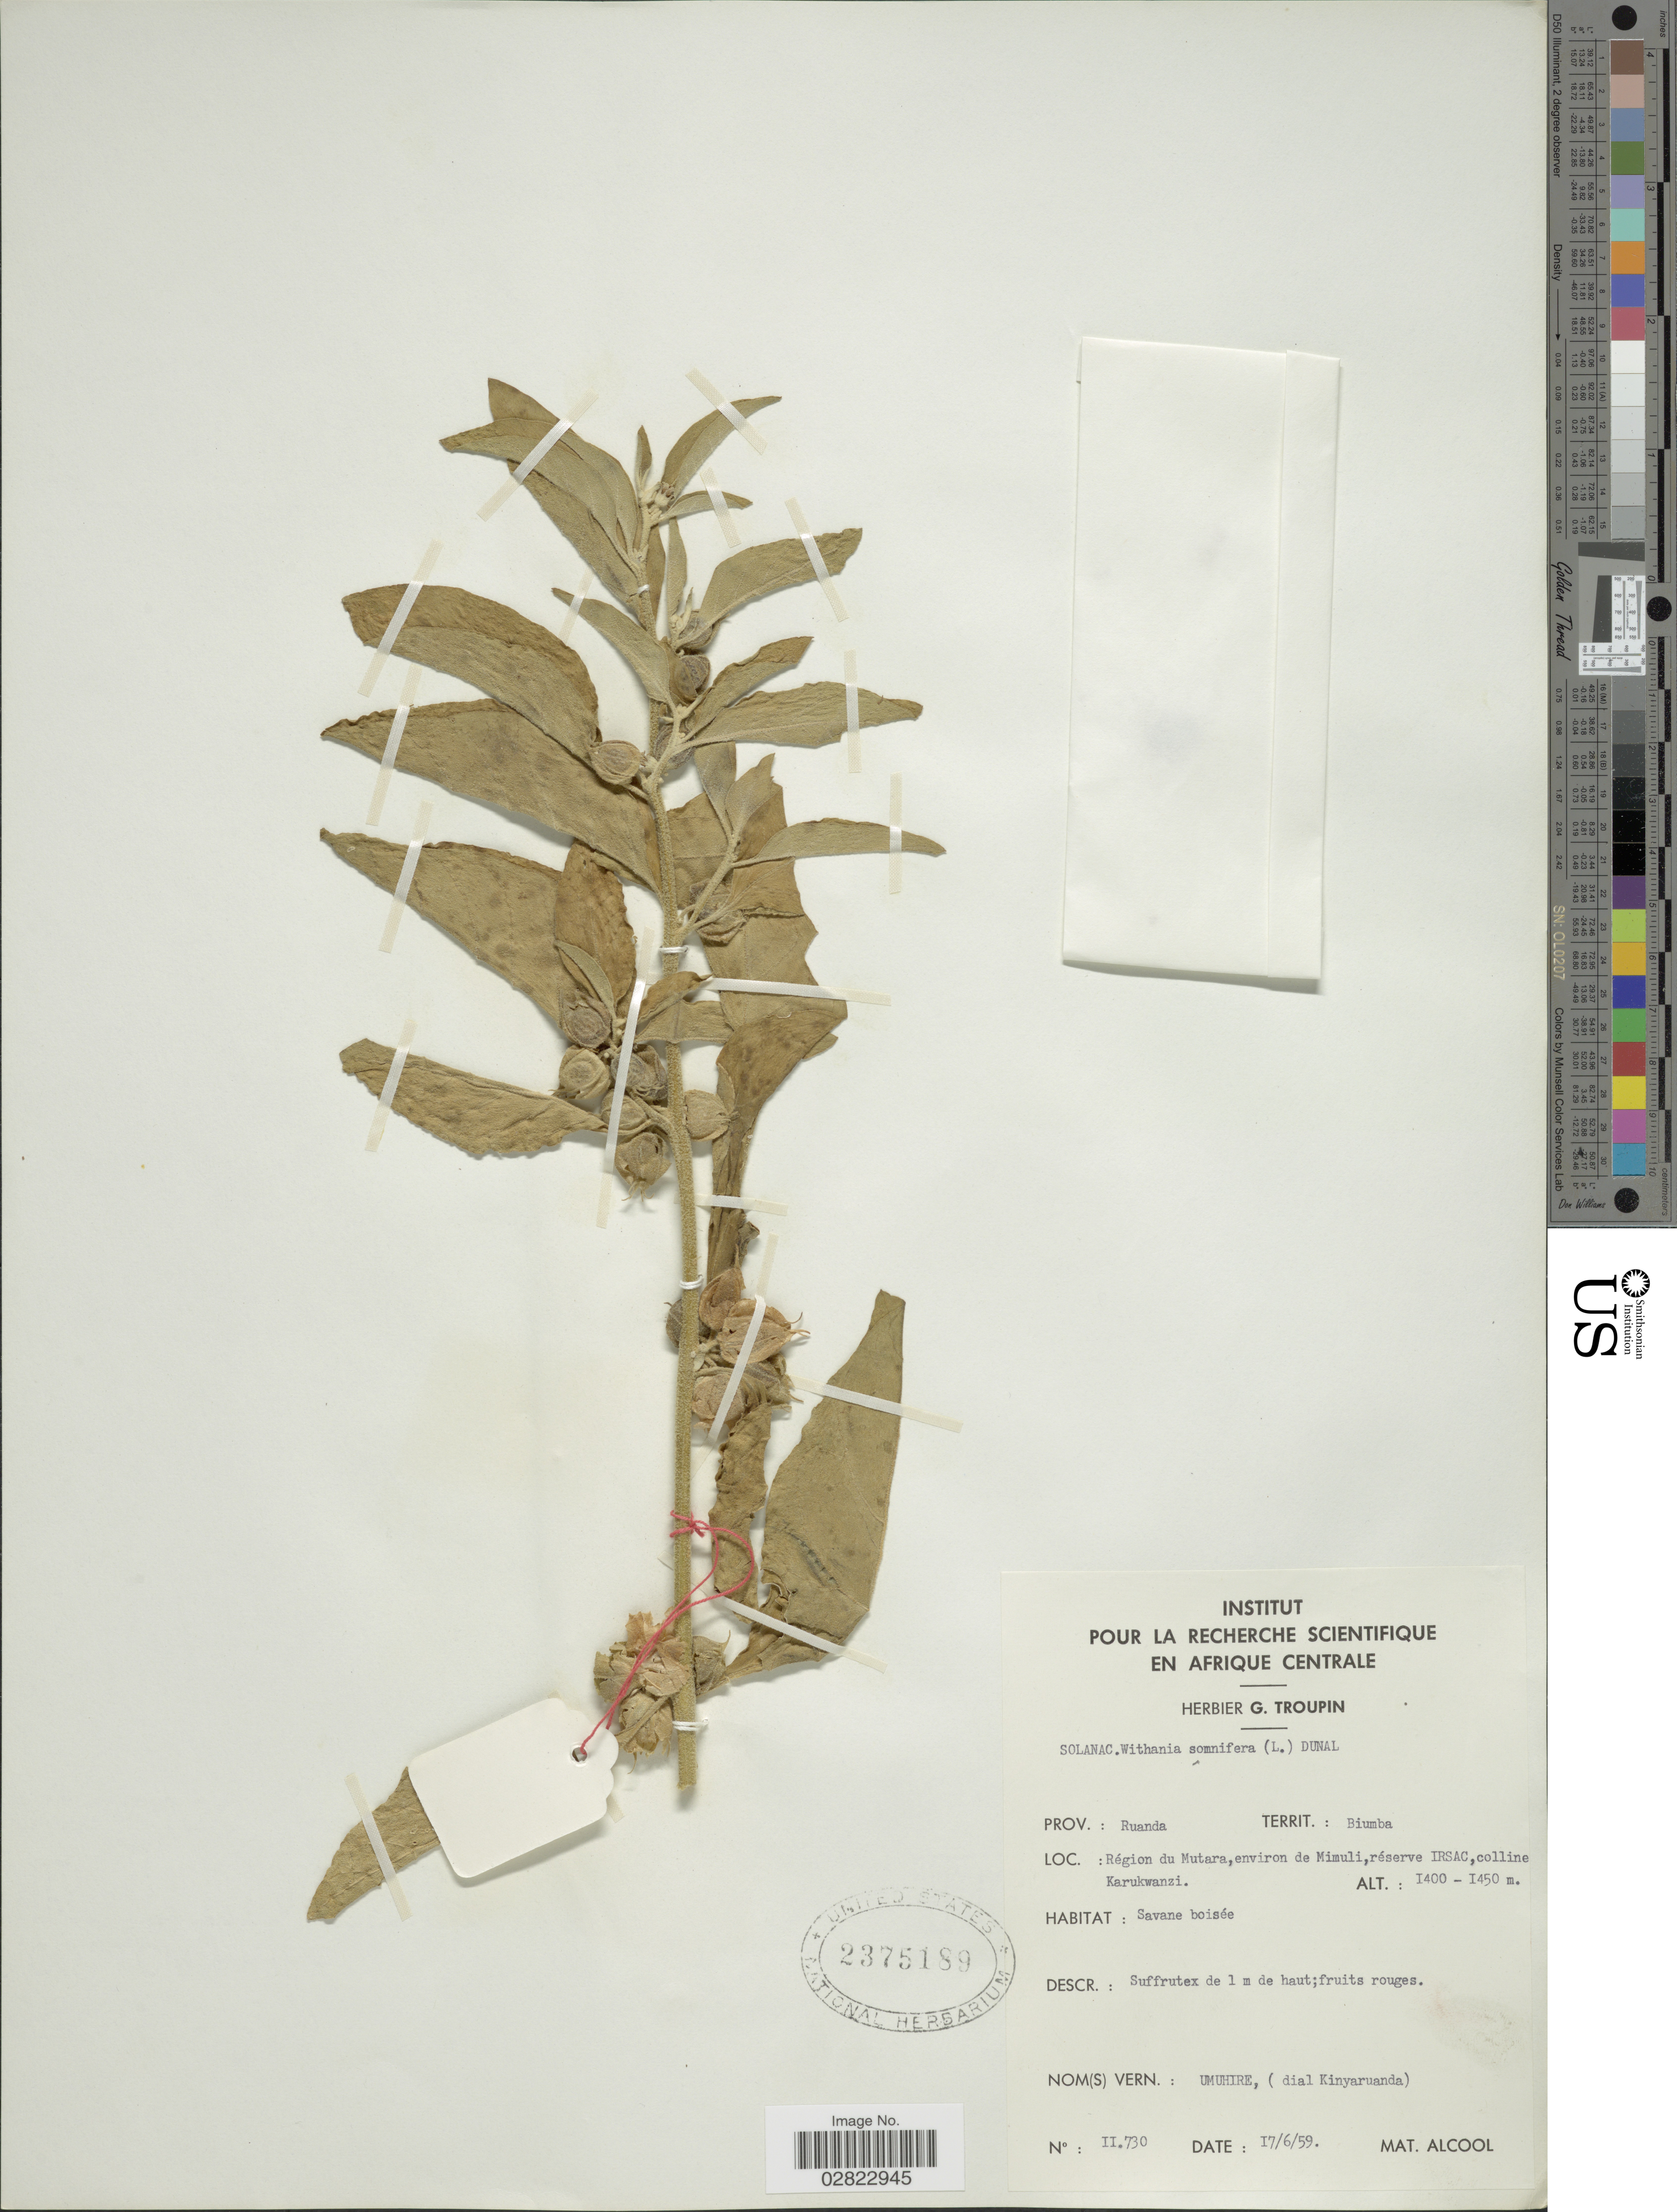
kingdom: Plantae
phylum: Tracheophyta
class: Magnoliopsida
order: Solanales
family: Solanaceae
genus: Withania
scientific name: Withania somnifera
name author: (L.) Dunal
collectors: ex herb. G. Troupin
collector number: II.730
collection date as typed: Transcribed d/m/y: 17/6/59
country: Rwanda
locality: Prov.: Ruanda, Territ.: Biumba, Région du Mutara, environ de Mimuli, réserve IRSAC, colline Karukwanzi.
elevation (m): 1400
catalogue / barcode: US 2375189